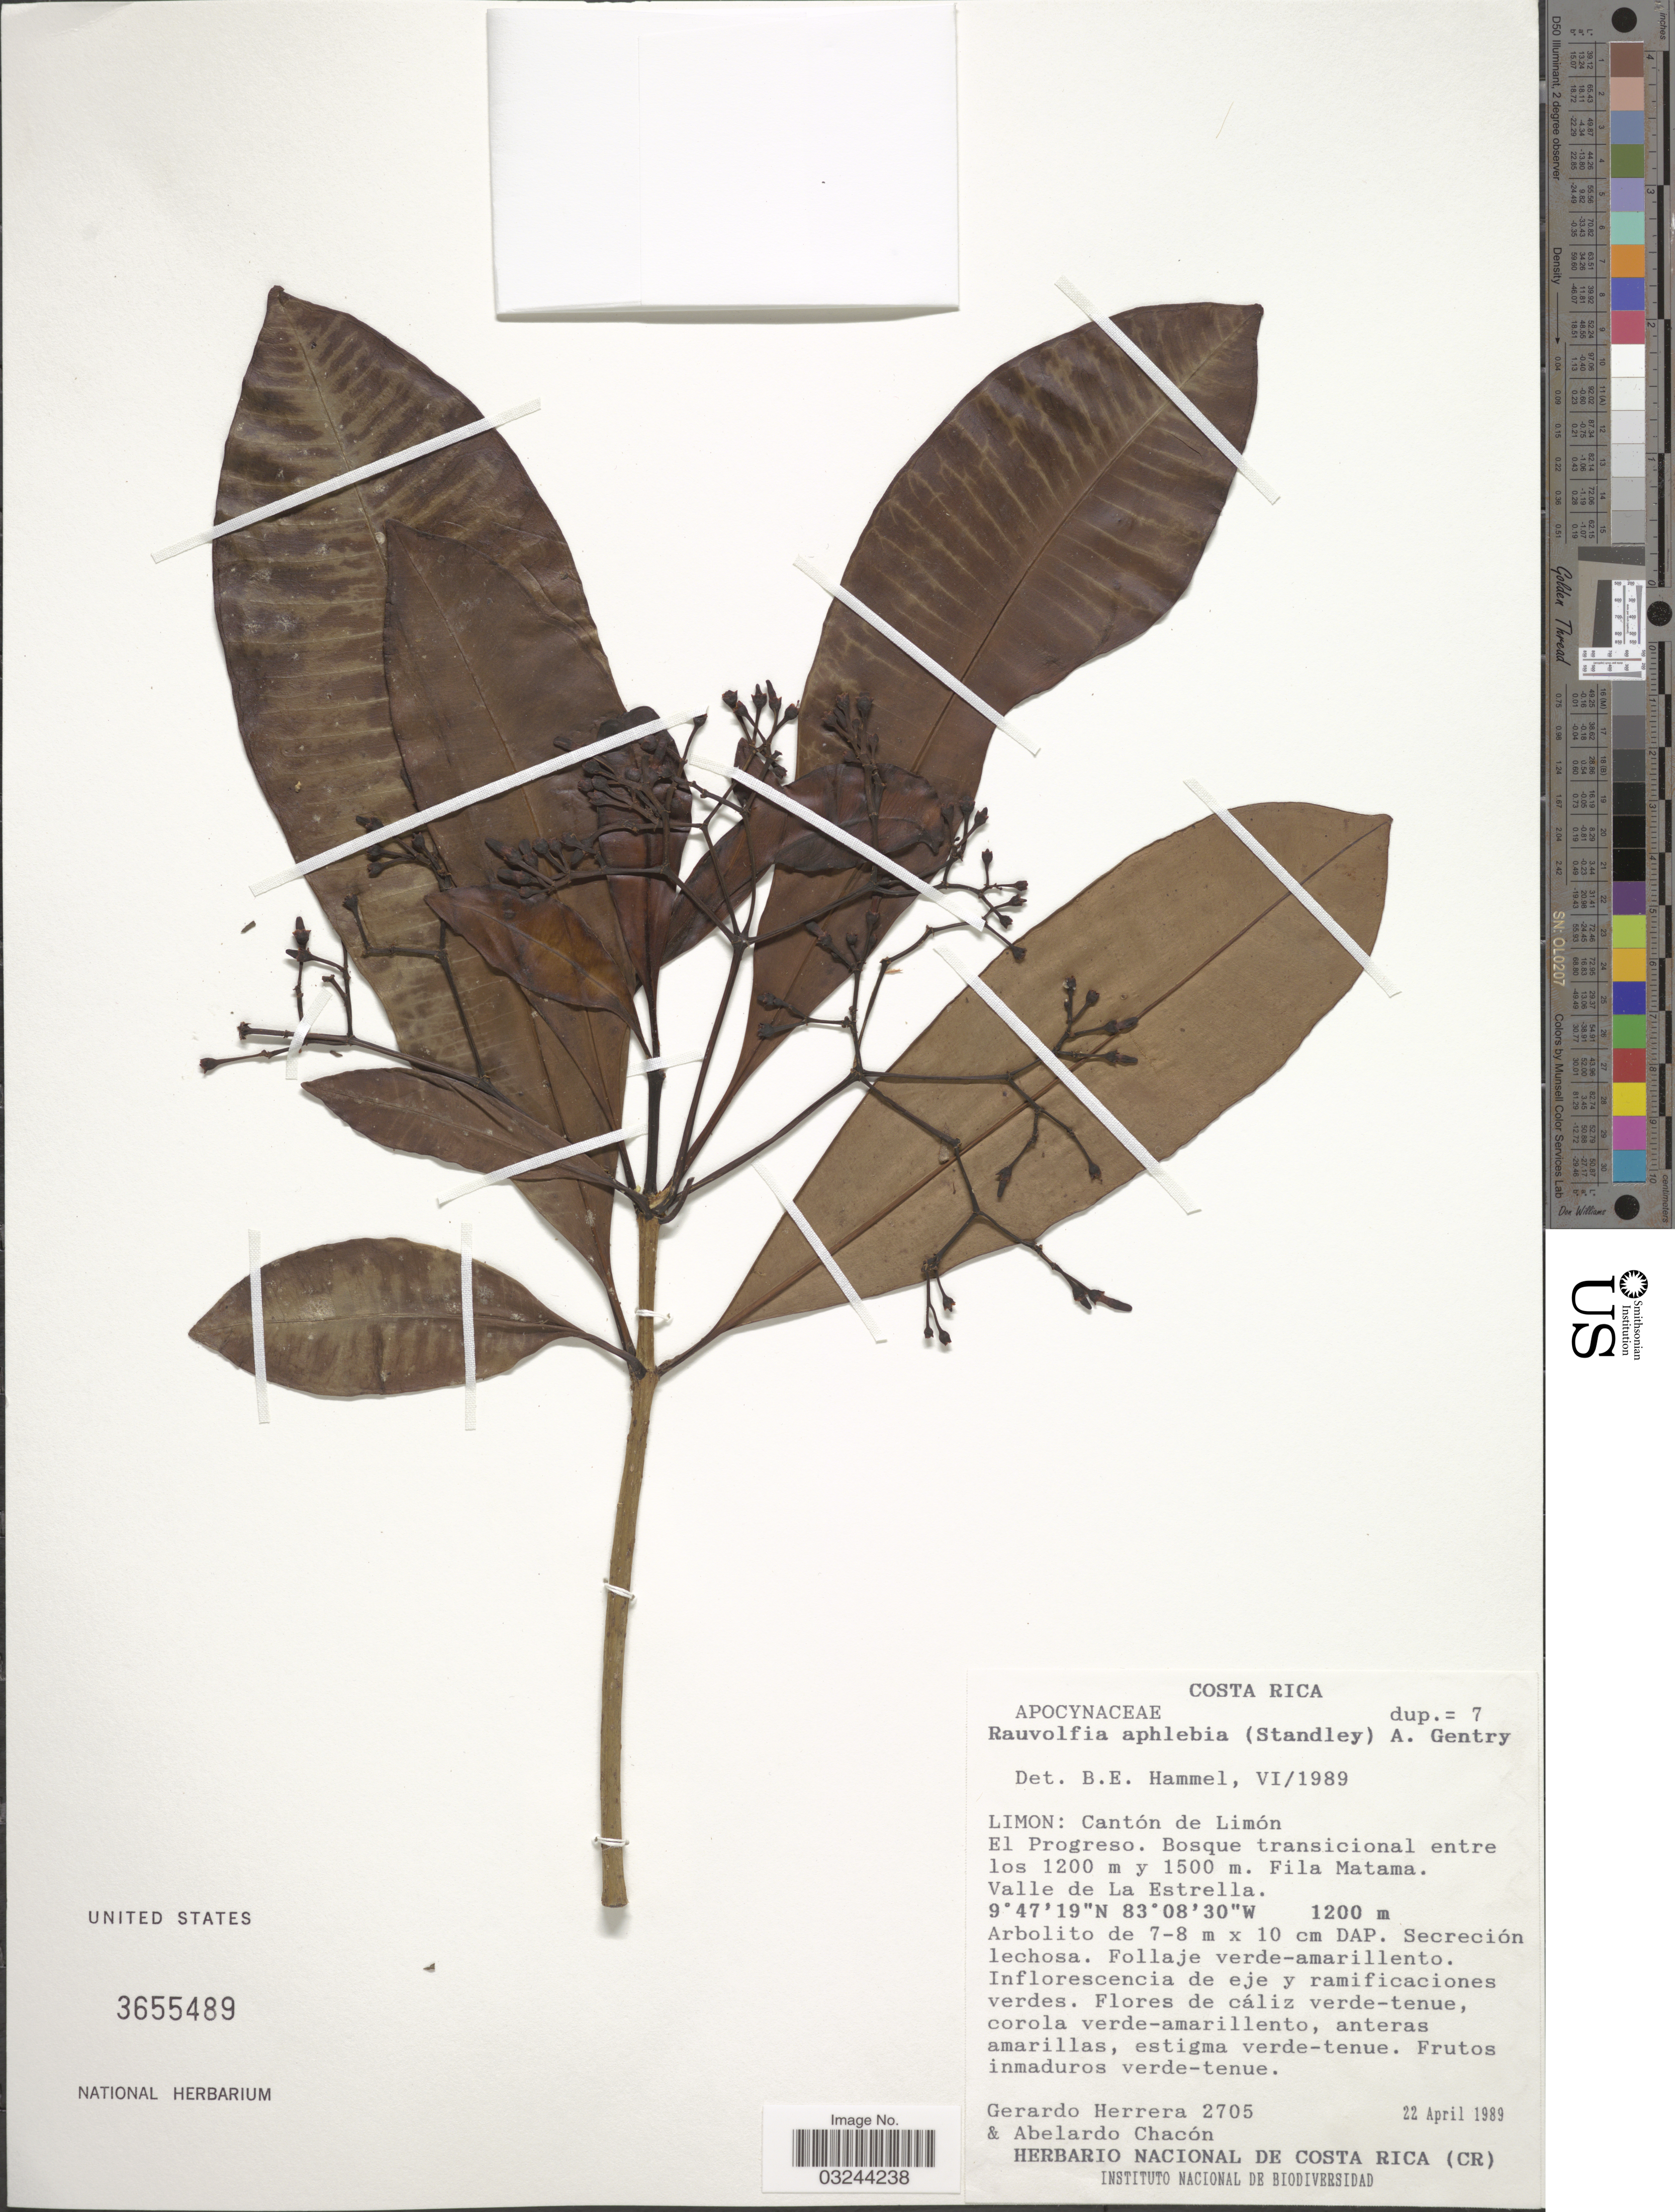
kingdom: Plantae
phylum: Tracheophyta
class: Magnoliopsida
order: Gentianales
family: Apocynaceae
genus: Rauvolfia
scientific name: Rauvolfia aphlebia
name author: (Standl.) A.H. Gentry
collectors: G. Herrera & A. Chacon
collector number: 2705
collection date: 1989-04-22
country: Costa Rica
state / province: Limón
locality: Cantón de Limón, El Progreso. Bosque transicional entre los 1200 m y 1500 m. Fila Matama. Valle de La Estrella.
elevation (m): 1200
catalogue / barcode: US 3655489